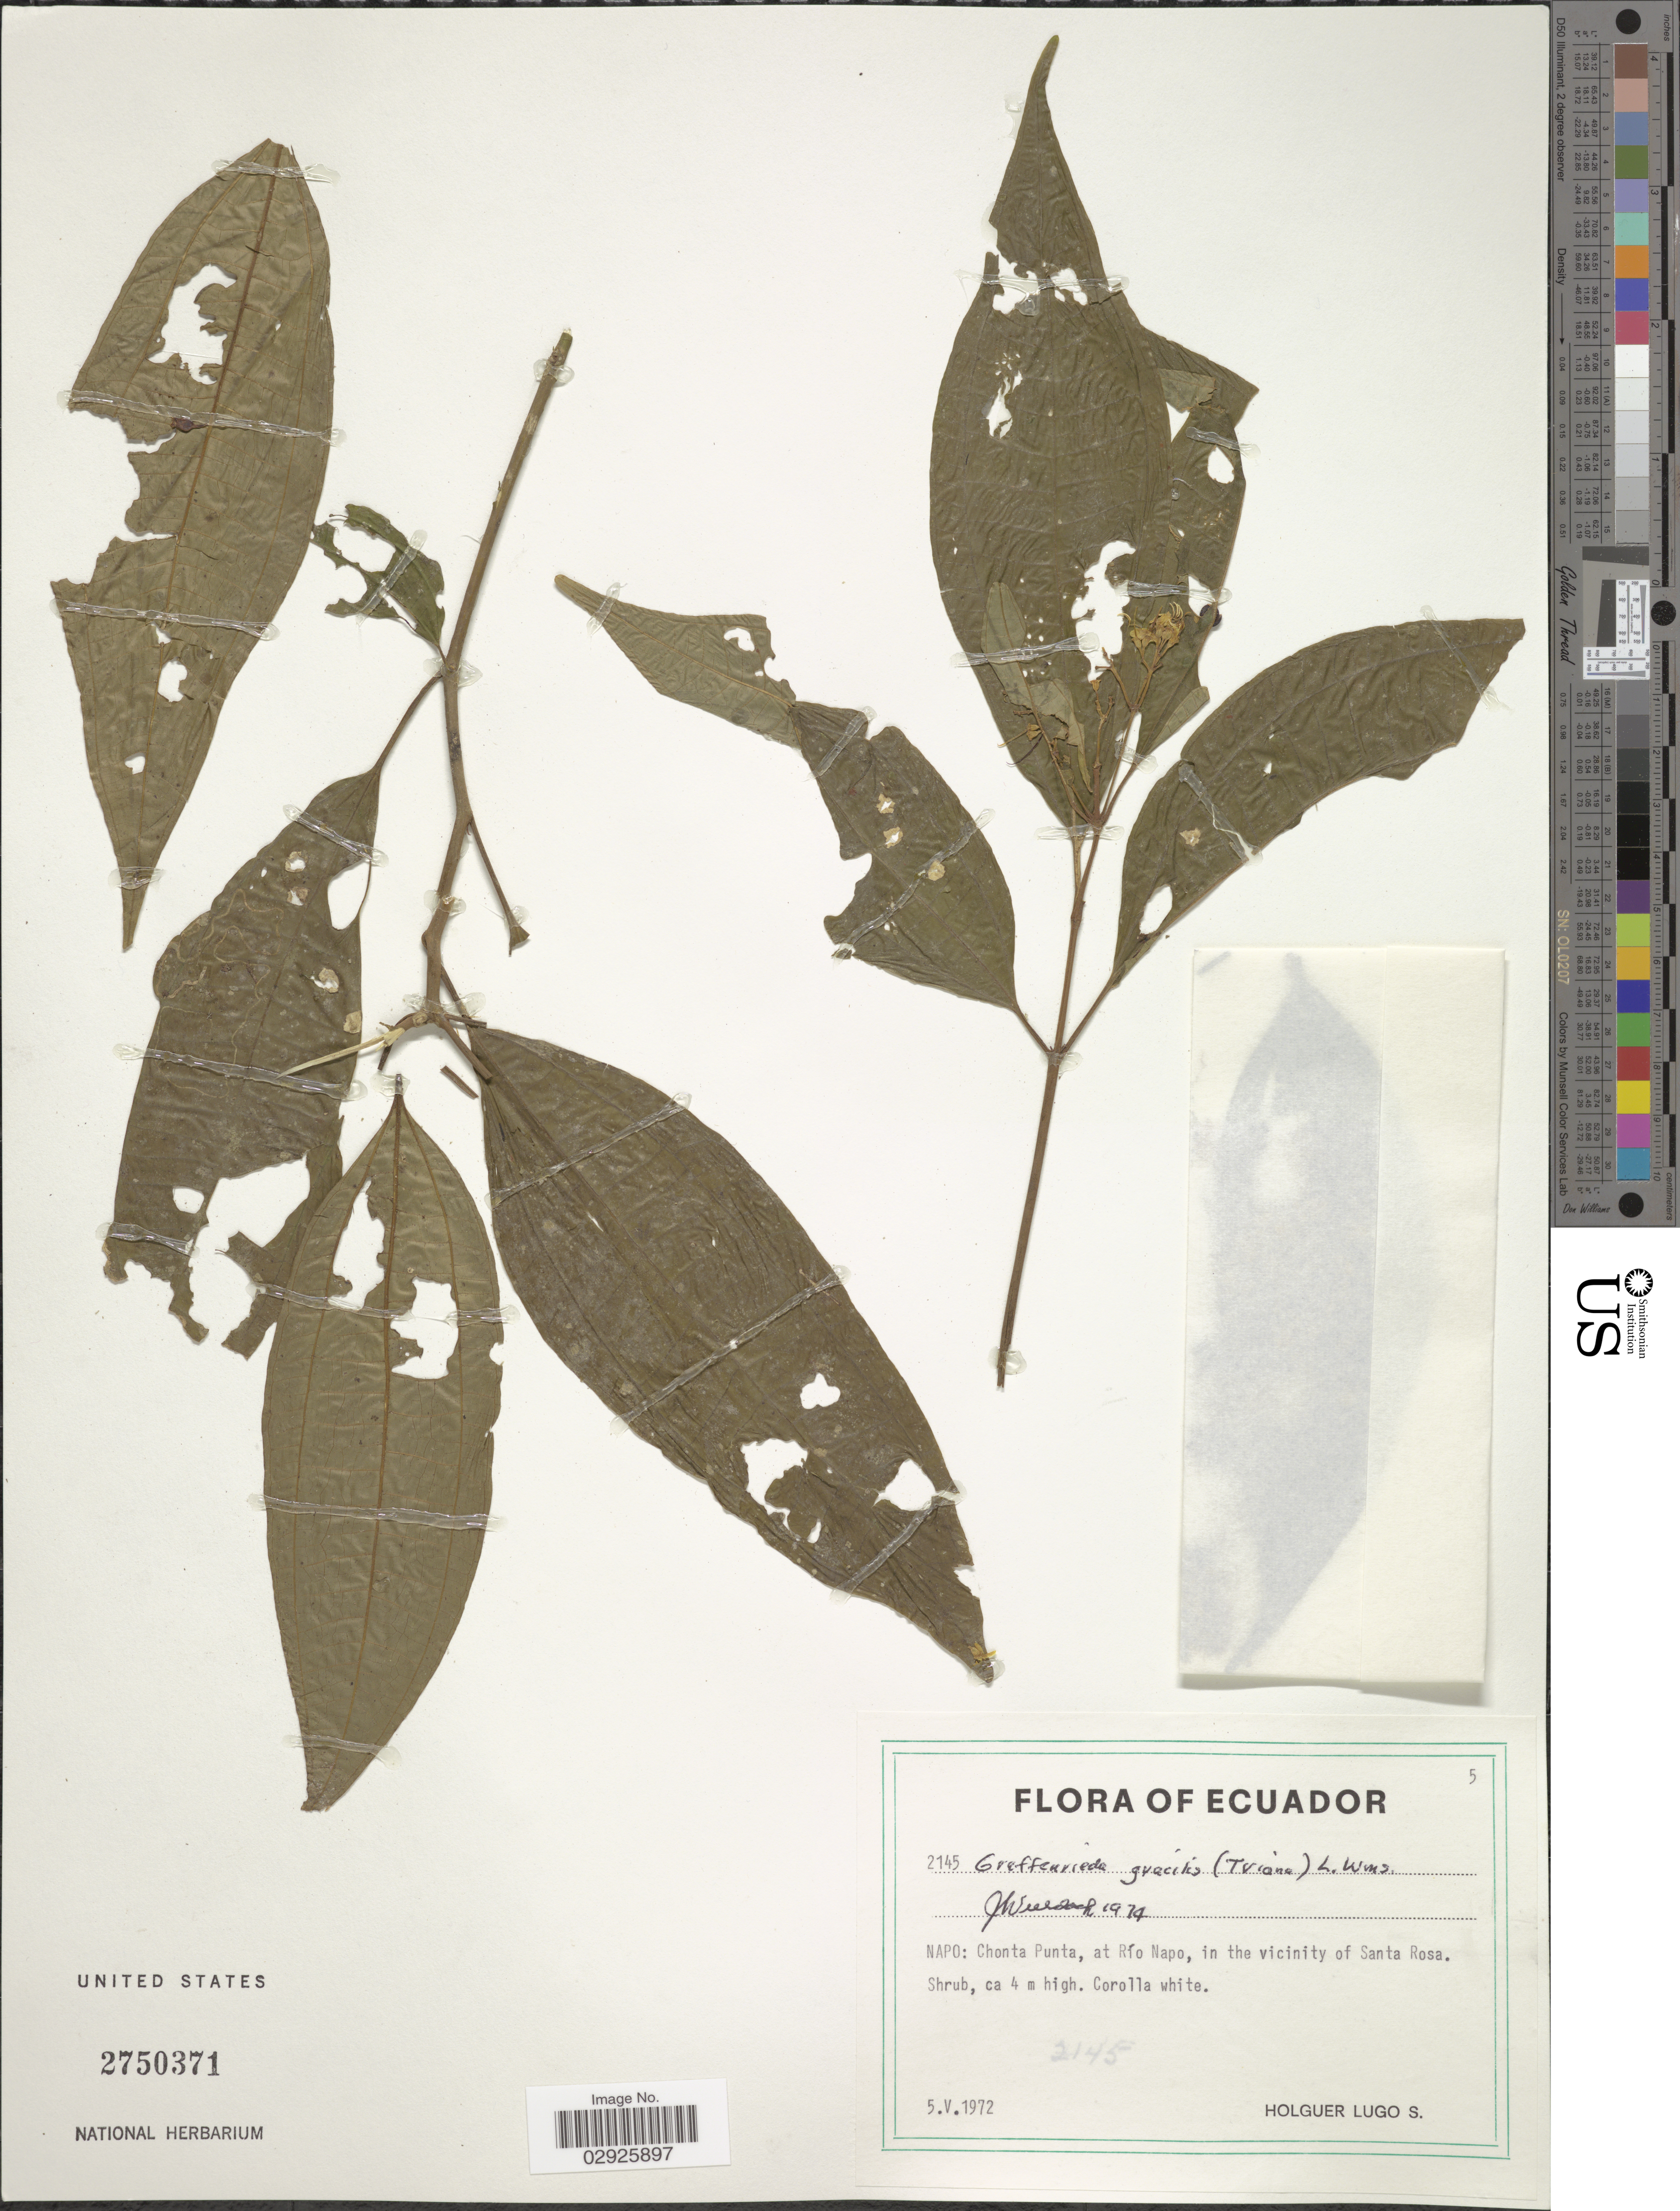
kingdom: Plantae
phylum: Tracheophyta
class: Magnoliopsida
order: Myrtales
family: Melastomataceae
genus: Graffenrieda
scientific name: Graffenrieda gracilis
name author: (Triana) L.O. Williams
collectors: H. Lugo S.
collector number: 2145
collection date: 1972-05-05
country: Ecuador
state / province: Napo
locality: Chonta Punta, at Río Napo, in the vicinity of Santa Rosa.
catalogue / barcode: US 2750371